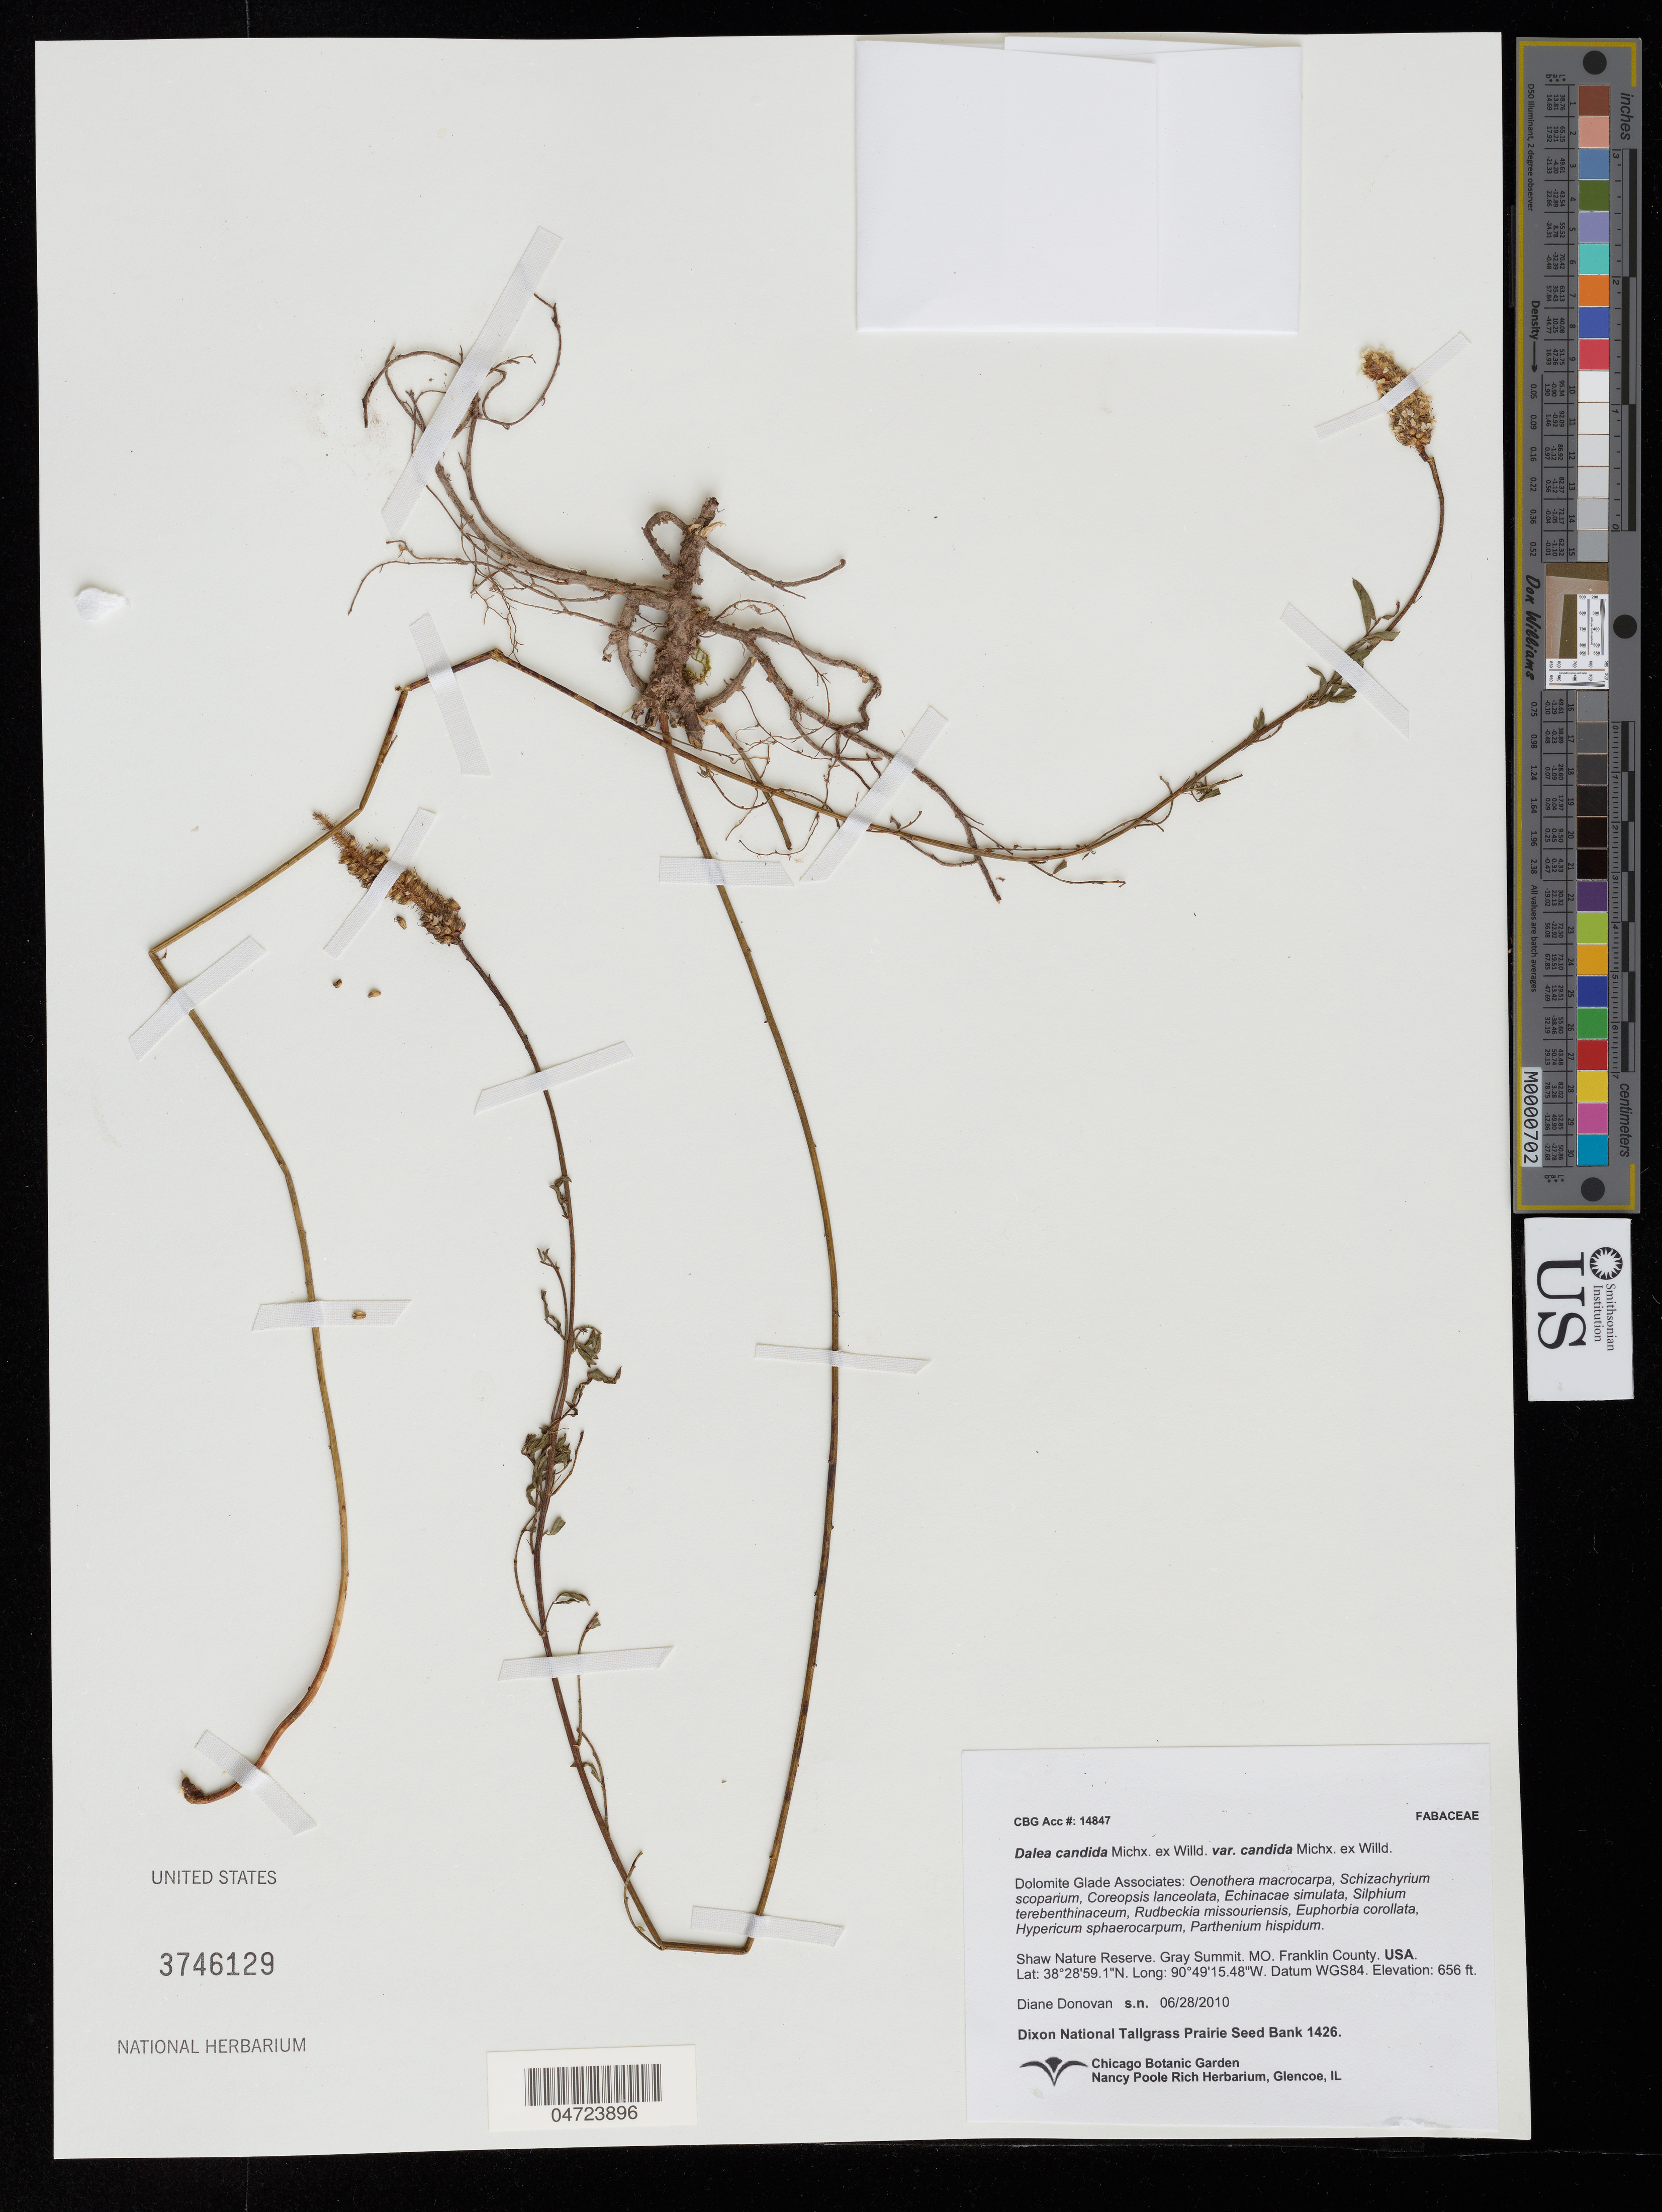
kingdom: Plantae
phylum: Tracheophyta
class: Magnoliopsida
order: Fabales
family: Fabaceae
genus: Dalea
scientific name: Dalea candida var. candida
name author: Michx. ex Willd.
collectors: D. Donovan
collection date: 2010-06-28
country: United States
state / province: Missouri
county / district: Franklin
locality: Shaw Nature Reserve. Gray Summit. Franklin County.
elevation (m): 200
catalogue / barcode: US 3746129